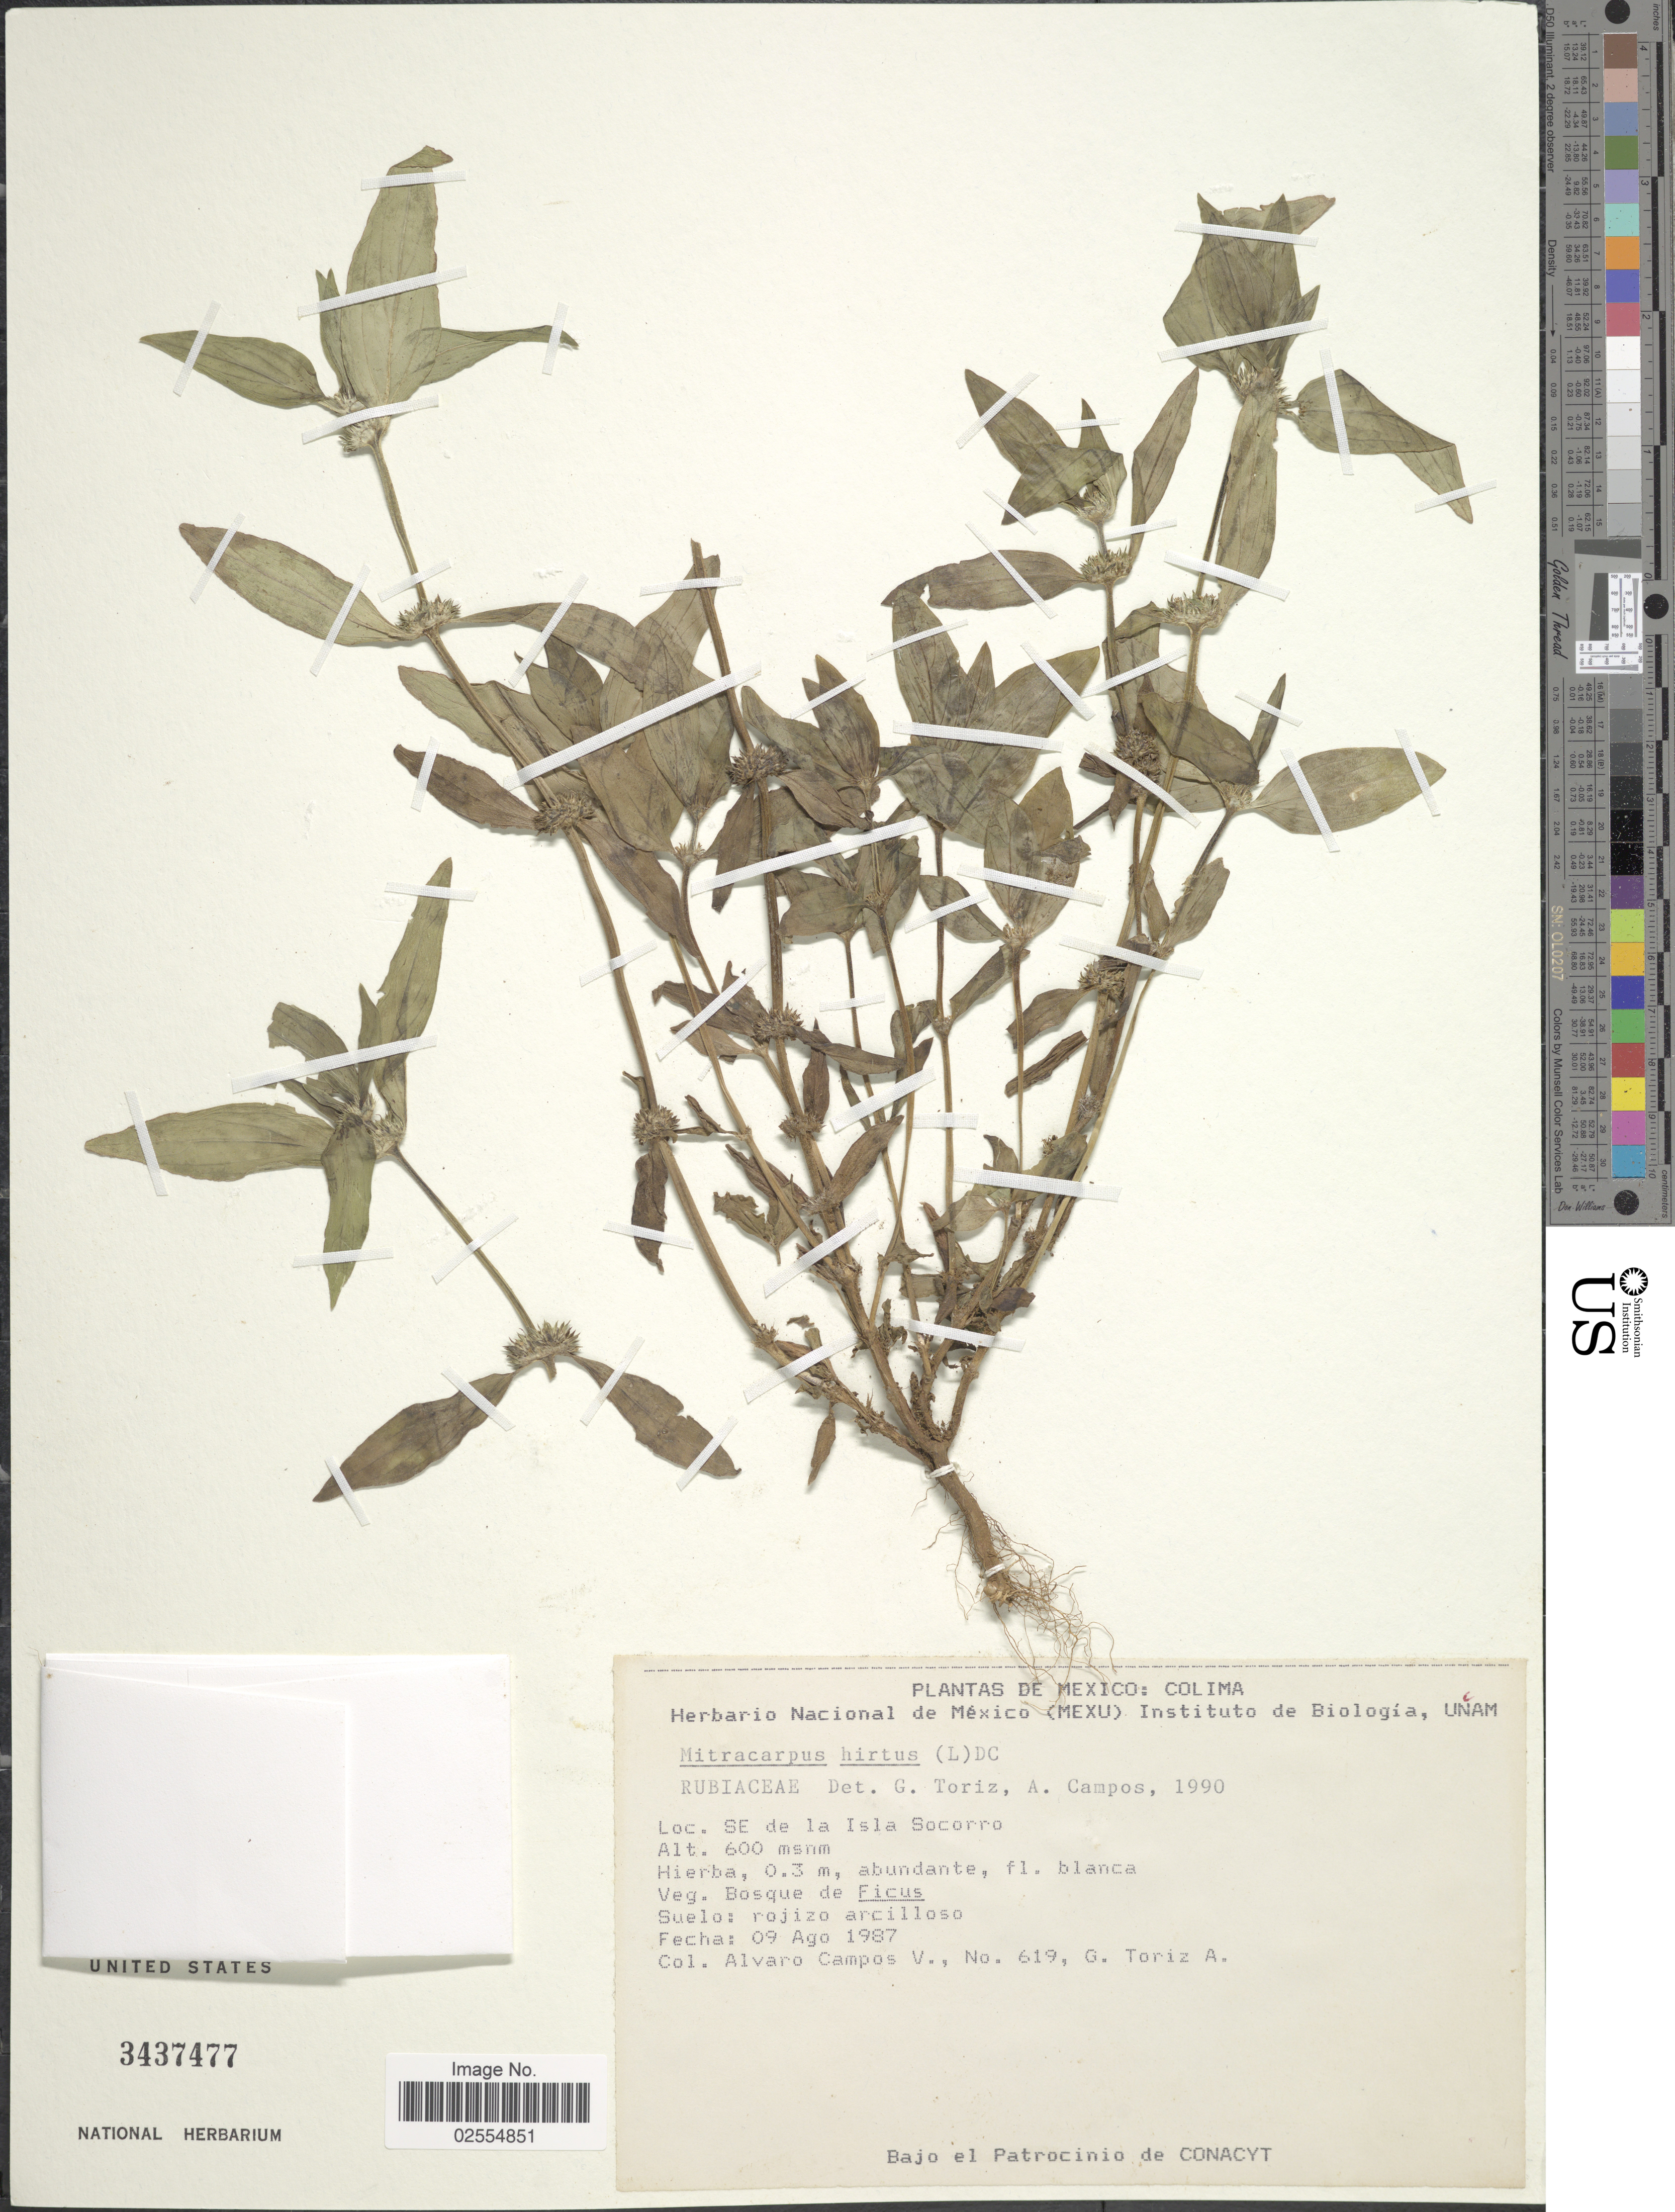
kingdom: Plantae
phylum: Tracheophyta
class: Magnoliopsida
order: Gentianales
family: Rubiaceae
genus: Mitracarpus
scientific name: Mitracarpus hirtus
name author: (L.) DC.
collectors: A. Campos V. & G. Toriz A.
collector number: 619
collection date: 1987-08-09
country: Mexico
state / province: Colima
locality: SE de la Isla Socorro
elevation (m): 600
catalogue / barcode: US 3437477